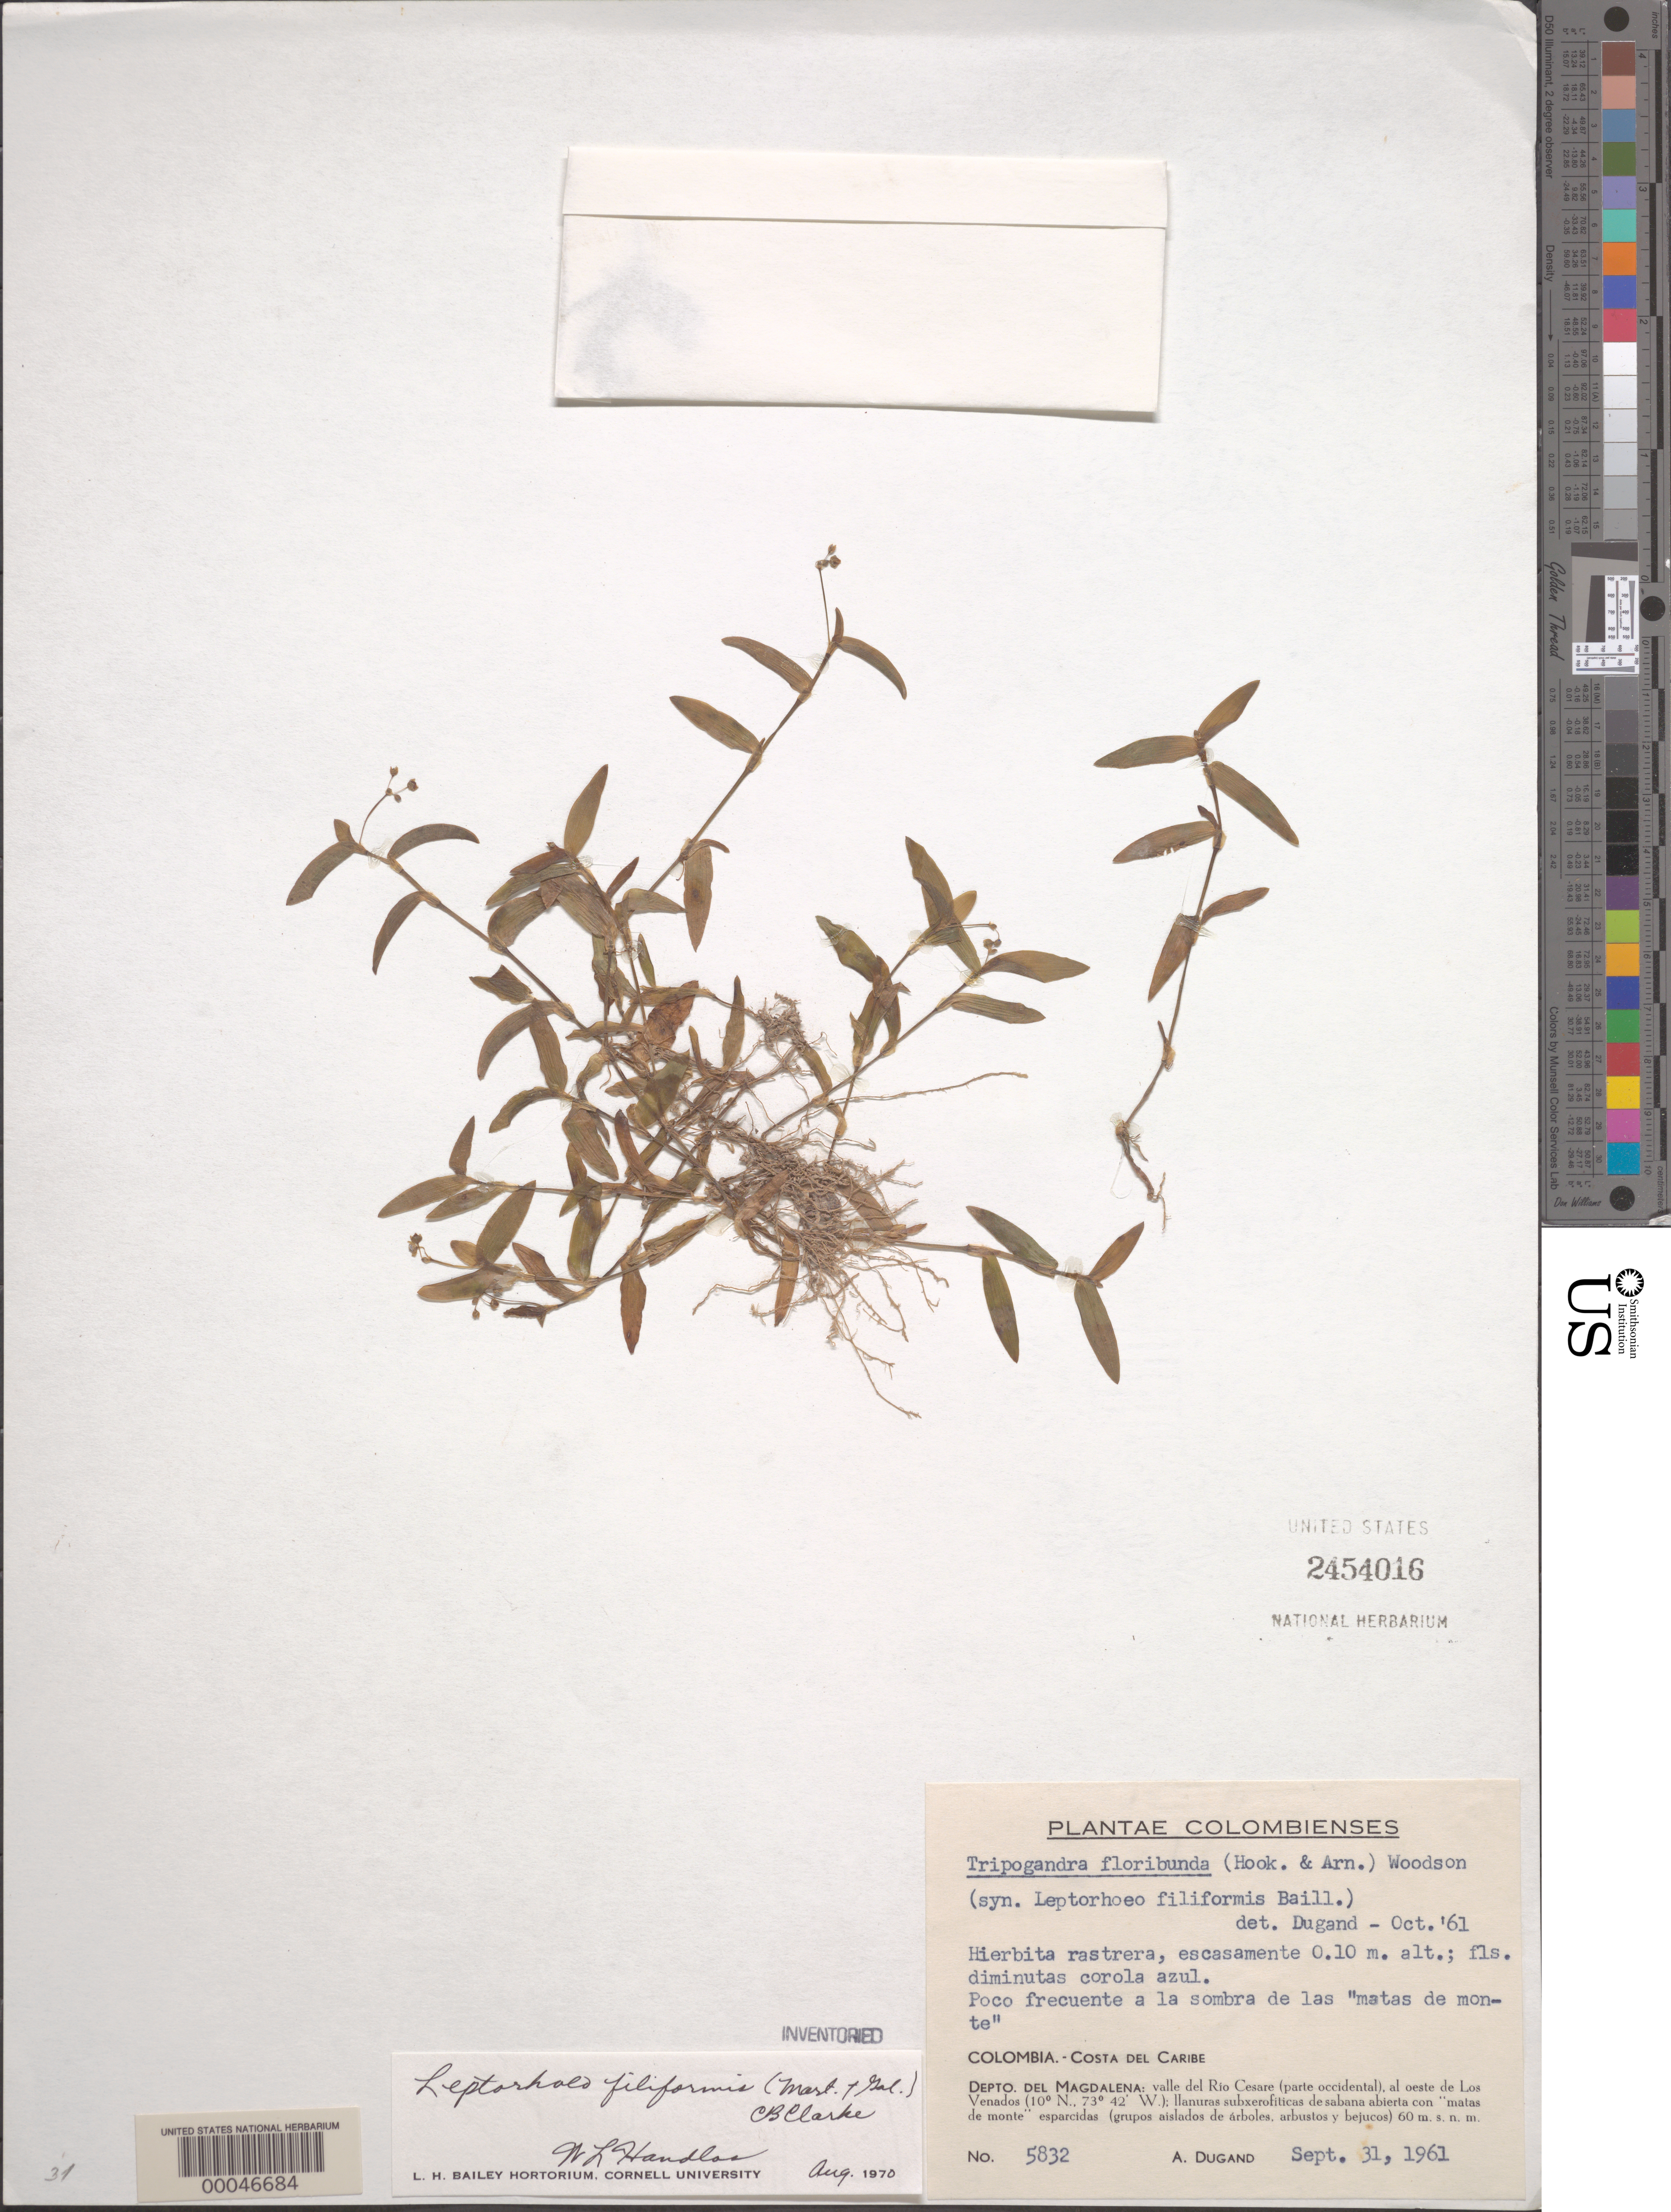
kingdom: Plantae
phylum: Tracheophyta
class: Liliopsida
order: Commelinales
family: Commelinaceae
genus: Callisia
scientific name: Callisia filiformis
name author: (M. Martens & Galeotti) D.R. Hunt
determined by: Handlos, W. L.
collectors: A. Dugand G.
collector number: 5832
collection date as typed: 31 Sep 1961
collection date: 1961-09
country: Colombia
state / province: Magdalena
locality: Valle del Rio Cesare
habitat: Sunny, mountain thicket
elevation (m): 60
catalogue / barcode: US 2454016